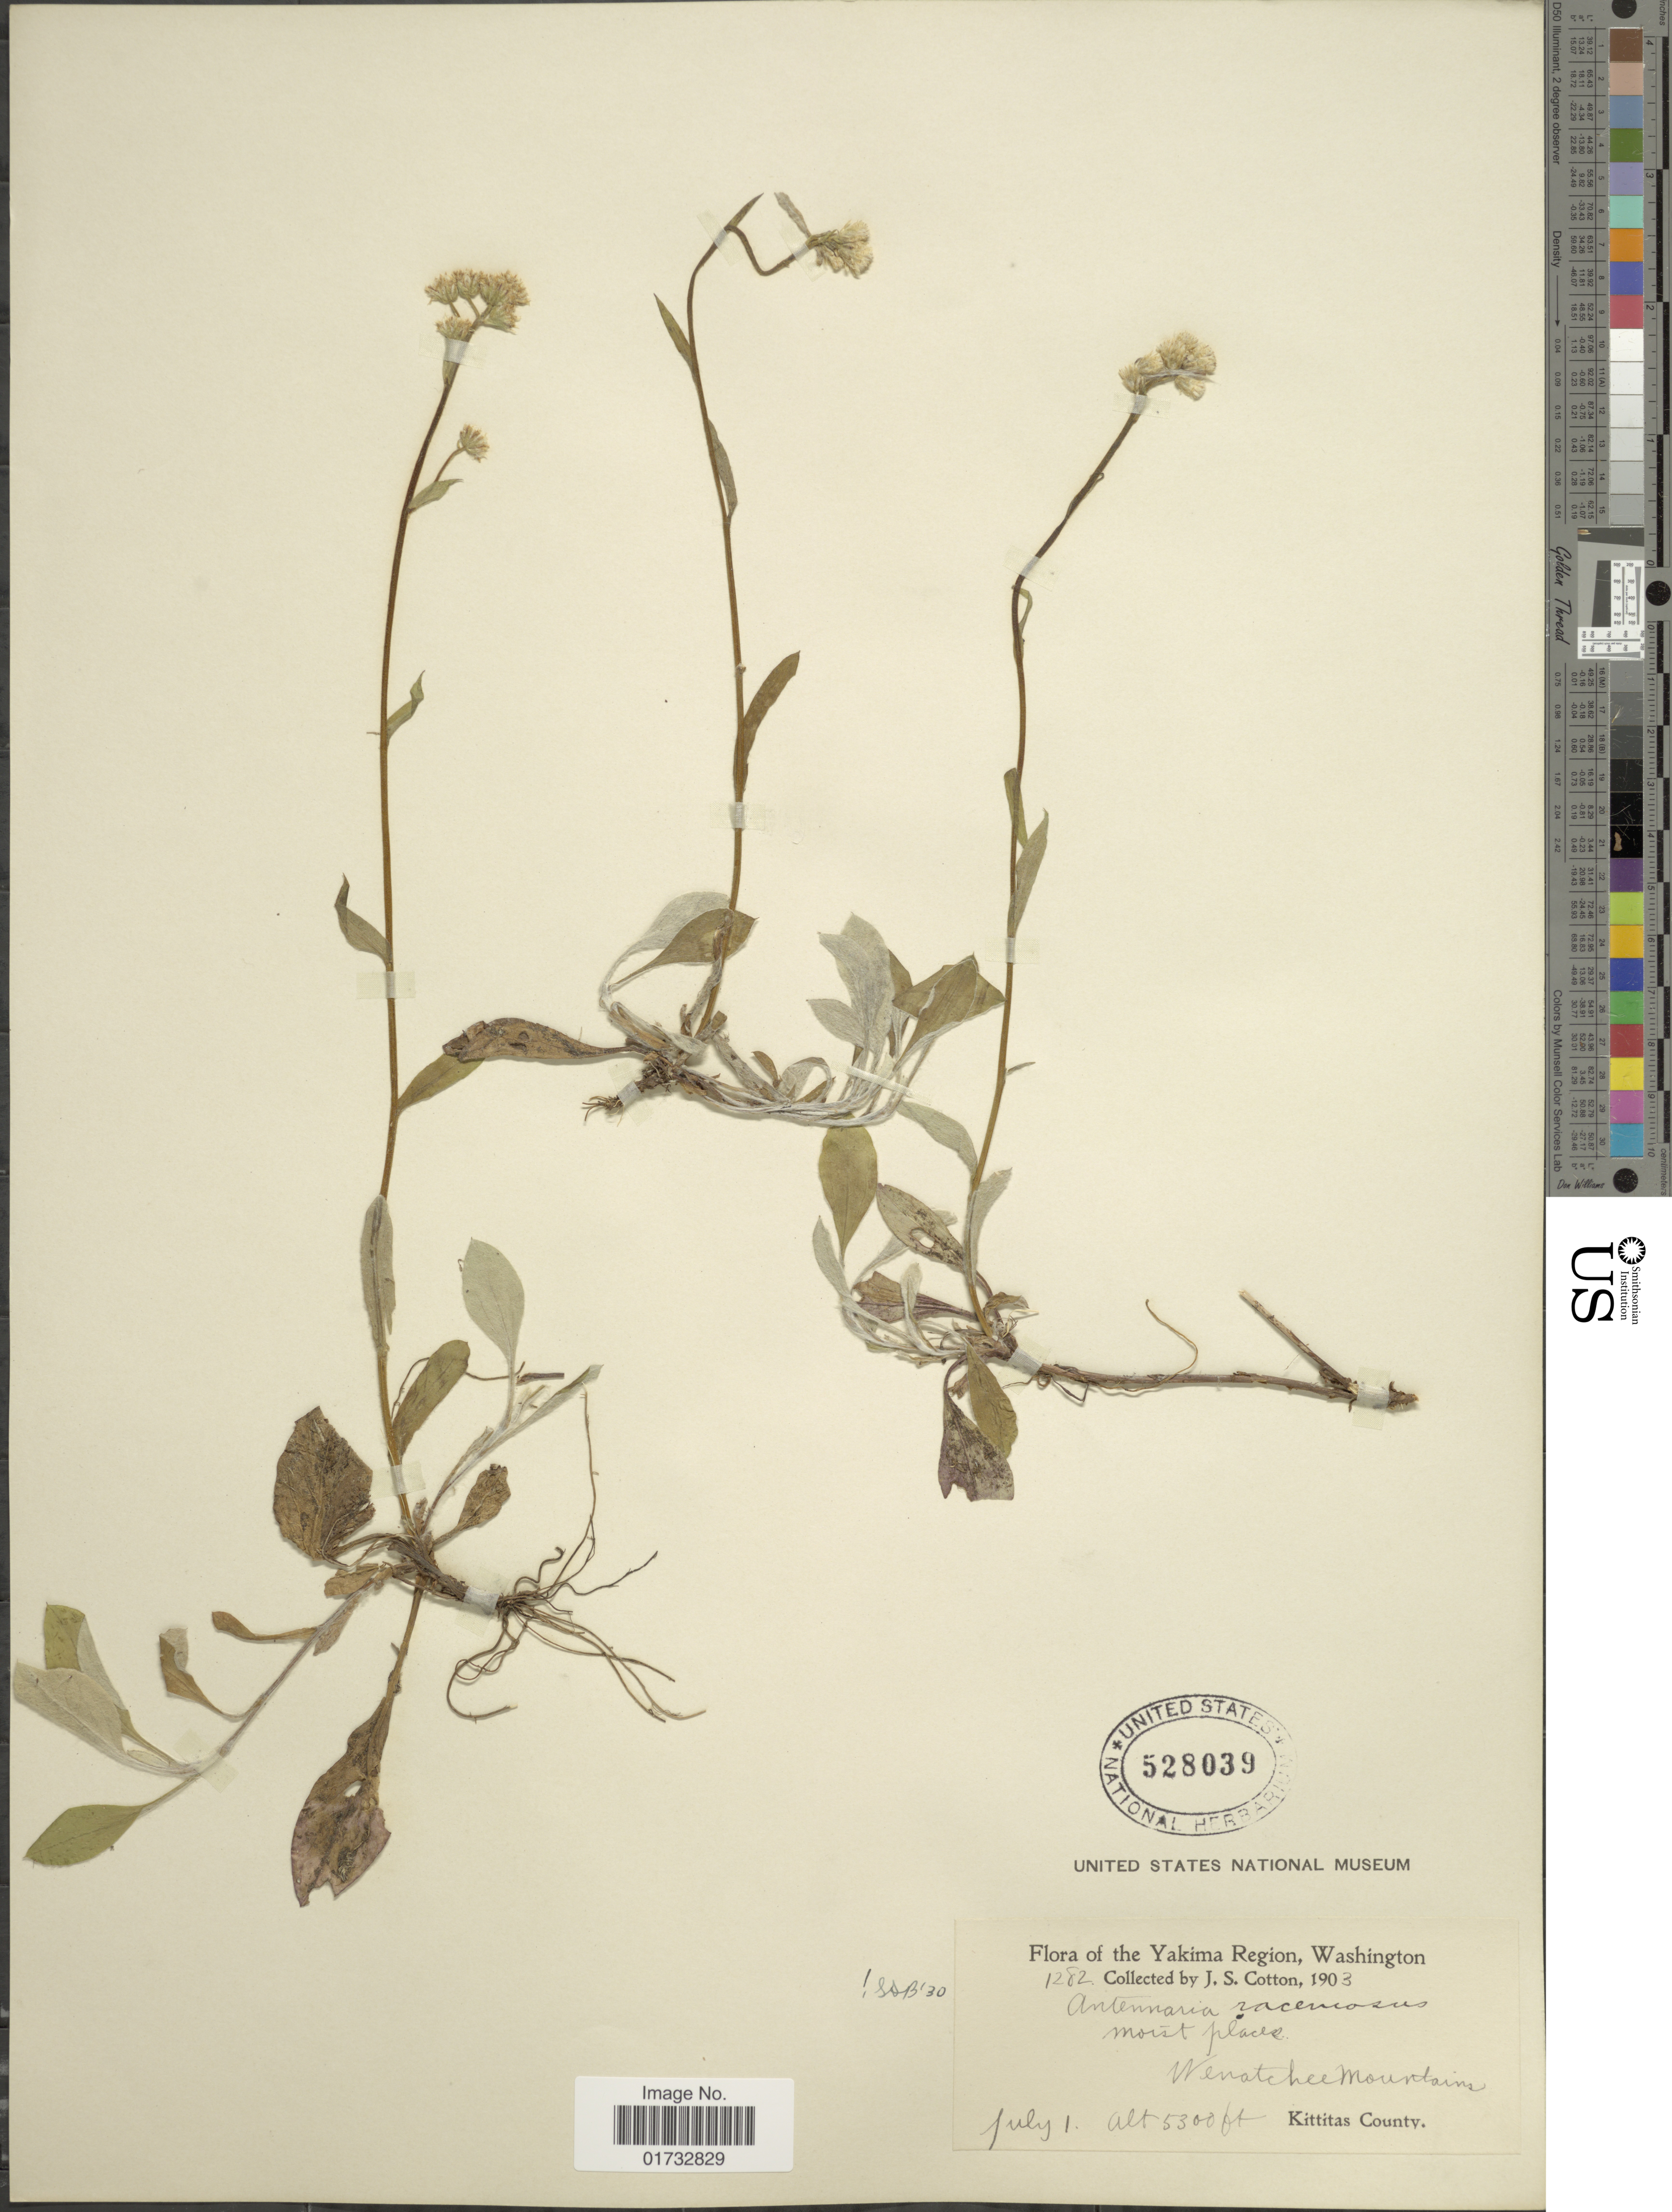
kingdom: Plantae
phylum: Tracheophyta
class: Magnoliopsida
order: Asterales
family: Asteraceae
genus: Antennaria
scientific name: Antennaria racemosa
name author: Hook.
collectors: J. S. Cotton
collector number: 1282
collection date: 1903-07-01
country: United States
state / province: Washington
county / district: Kittitas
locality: Yakima Region. Wenatchee Mountain. Kittitas County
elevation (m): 1615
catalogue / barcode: US 528039